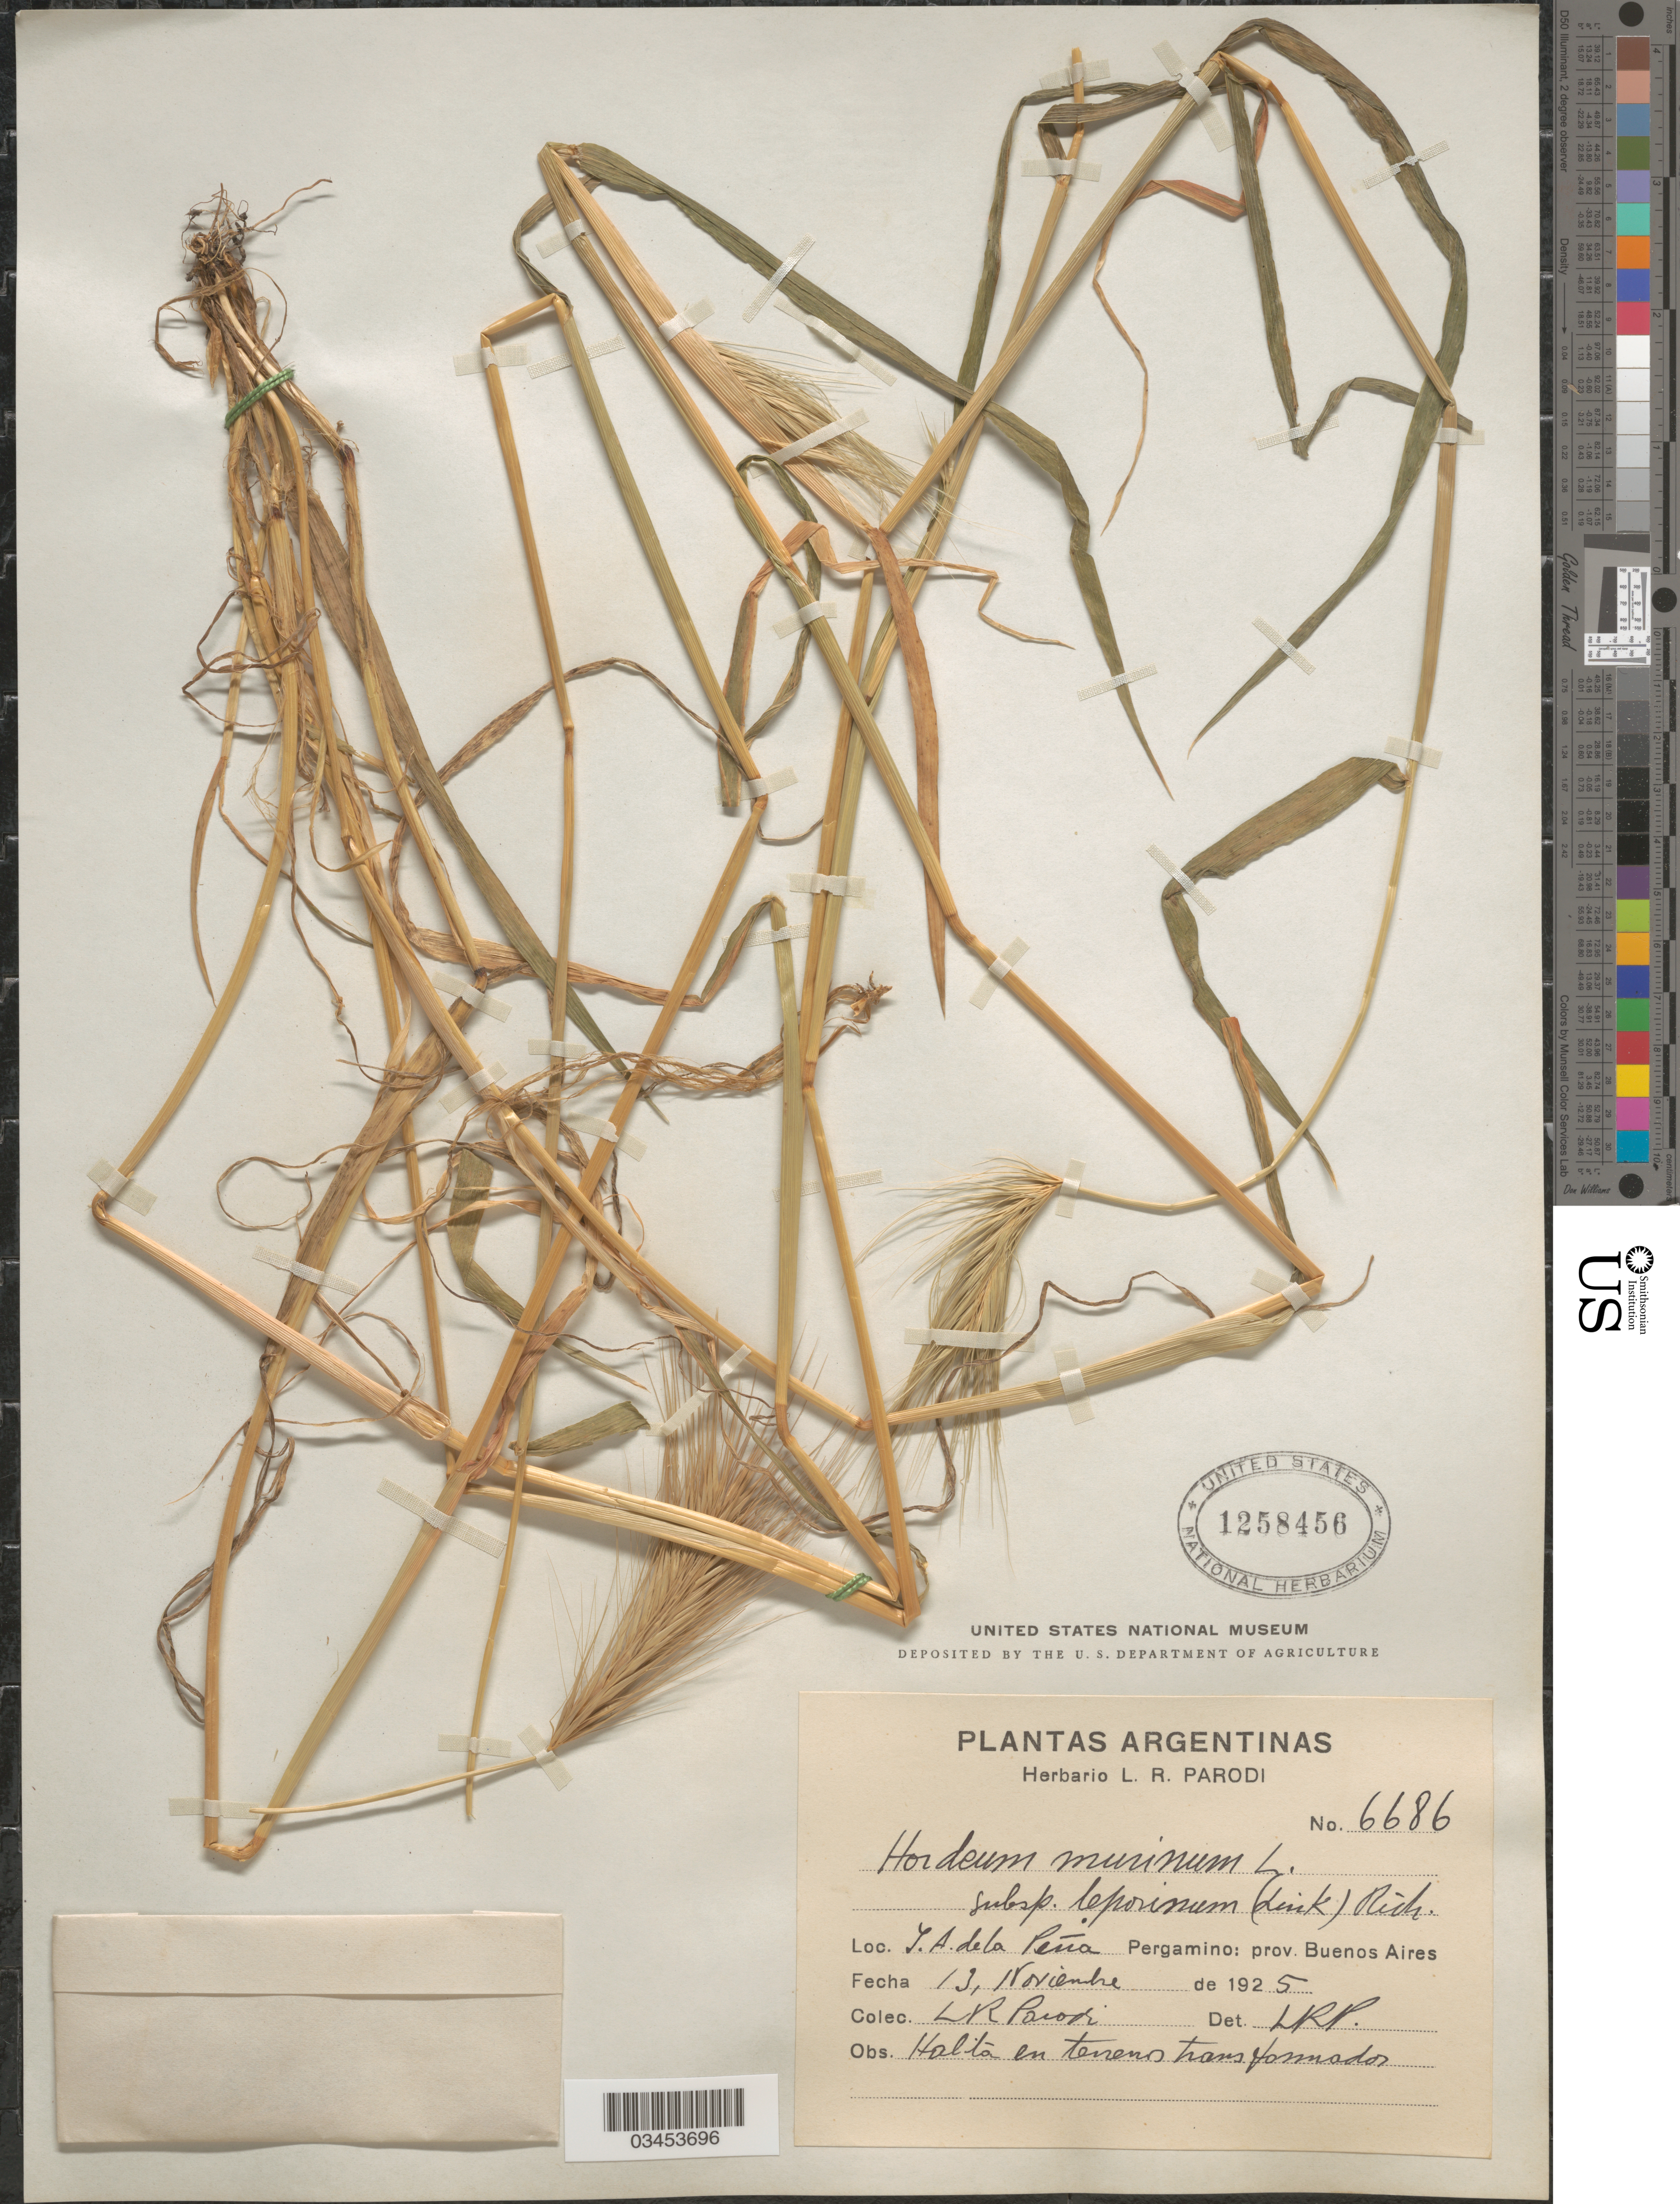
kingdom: Plantae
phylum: Tracheophyta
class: Liliopsida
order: Poales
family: Poaceae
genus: Hordeum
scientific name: Hordeum murinum subsp. leporinum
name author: (Link) Arcang.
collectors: L. R. Parodi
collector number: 6686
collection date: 1925-11-13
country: Argentina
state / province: Buenos Aires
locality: S. A. de la Peña Pergamino.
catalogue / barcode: US 1258456